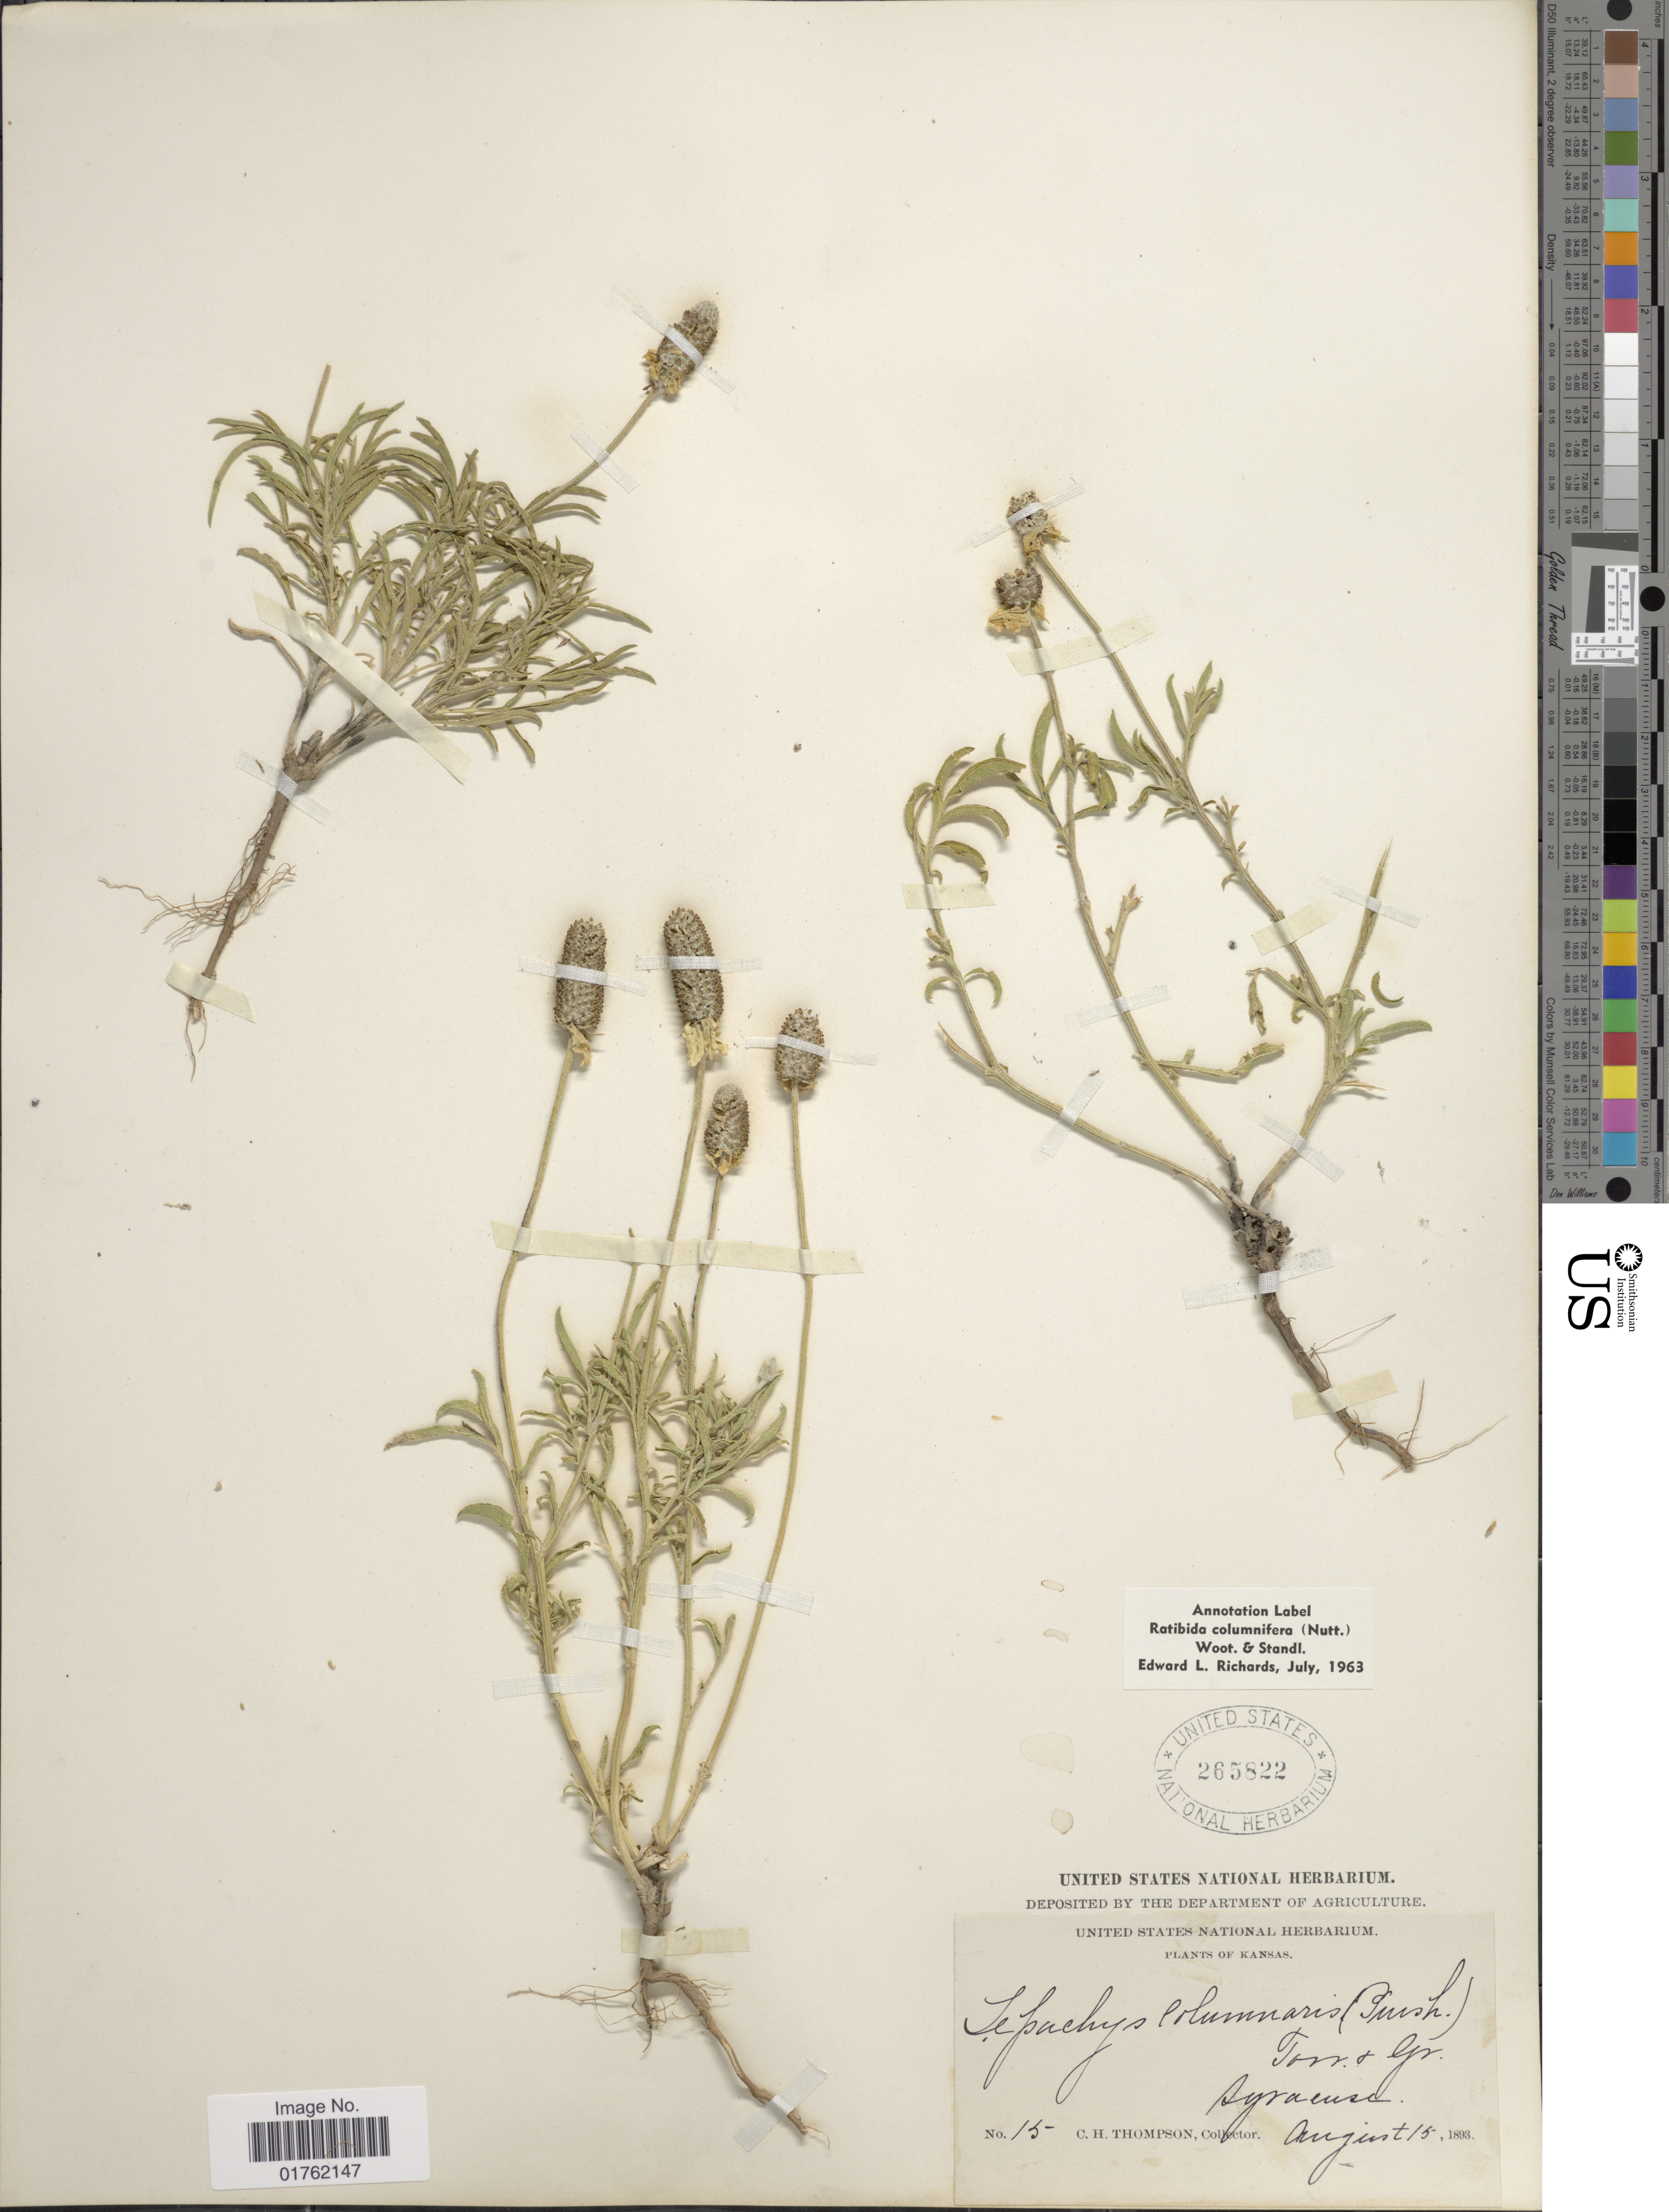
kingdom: Plantae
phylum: Tracheophyta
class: Magnoliopsida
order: Asterales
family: Asteraceae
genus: Ratibida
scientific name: Ratibida columnaris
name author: (Pursh) D. Don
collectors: C. H. Thompson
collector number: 15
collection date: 1893-08-15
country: United States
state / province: Kansas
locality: Syraeuse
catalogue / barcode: US 265822